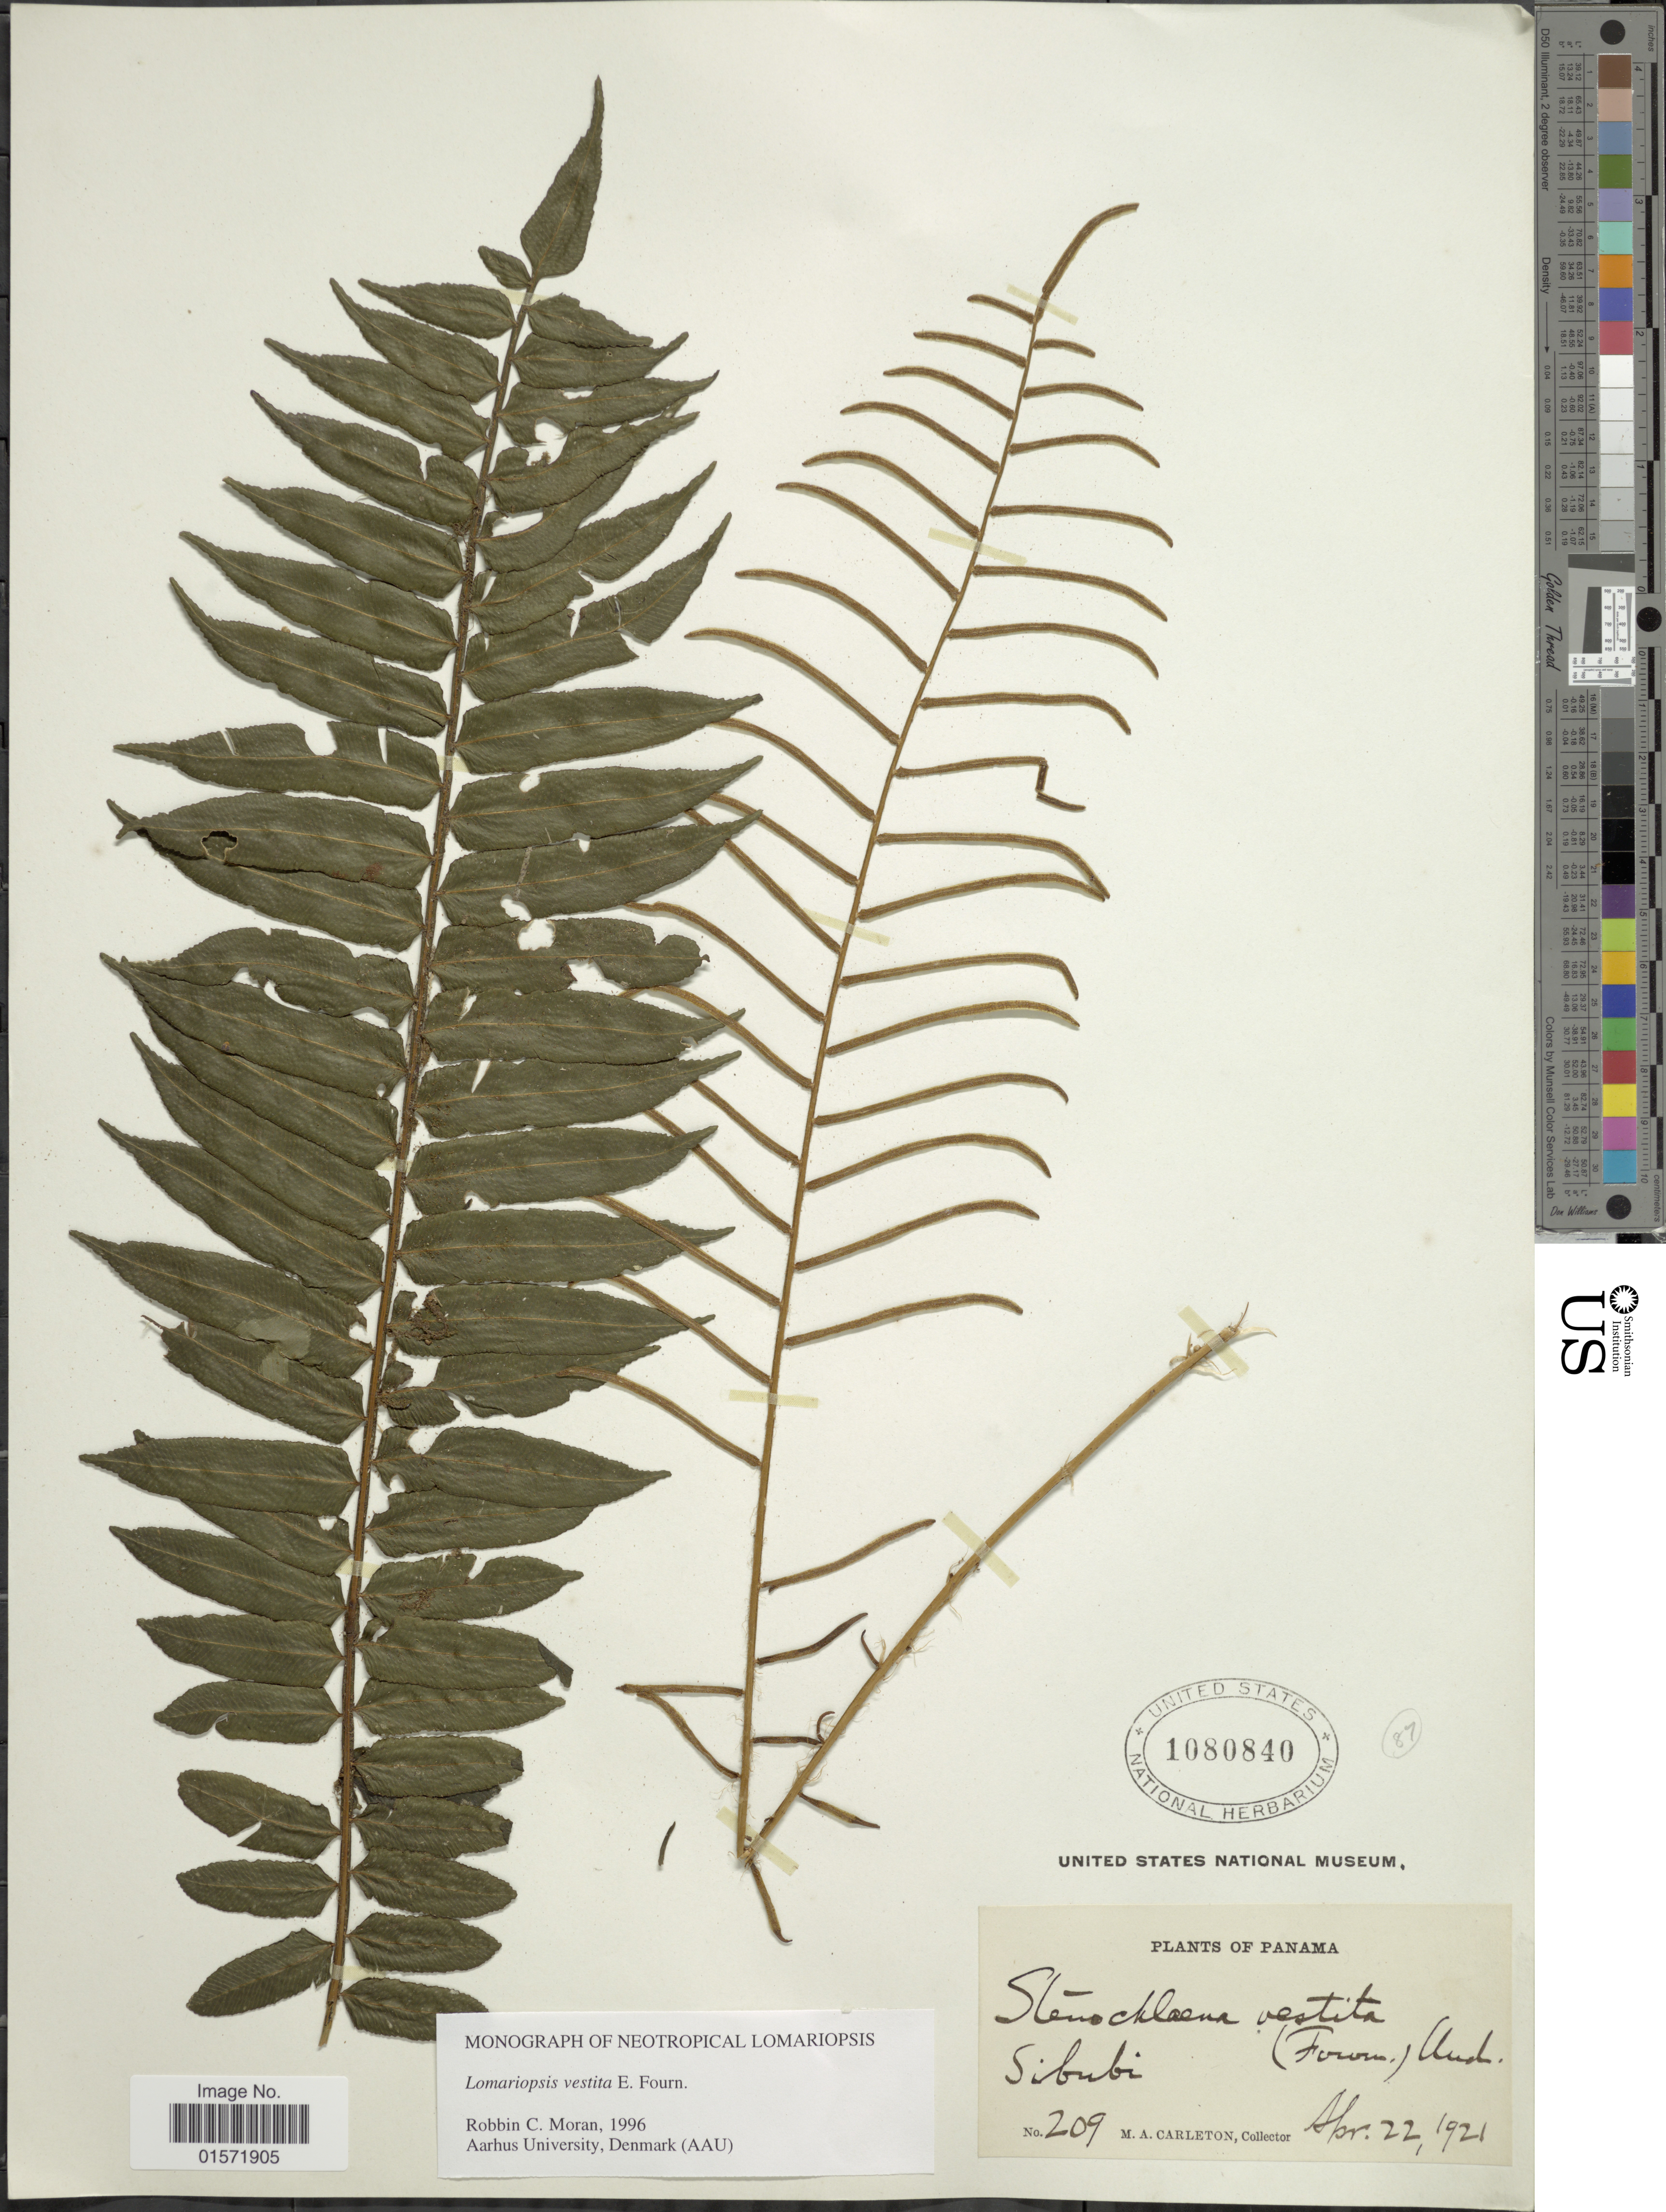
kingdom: Plantae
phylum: Tracheophyta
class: Polypodiopsida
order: Polypodiales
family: Lomariopsidaceae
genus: Lomariopsis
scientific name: Lomariopsis vestita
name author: E. Fourn.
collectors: M. A. Carleton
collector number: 209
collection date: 1921-04-22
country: Panama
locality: Sibubi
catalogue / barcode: US 1080840